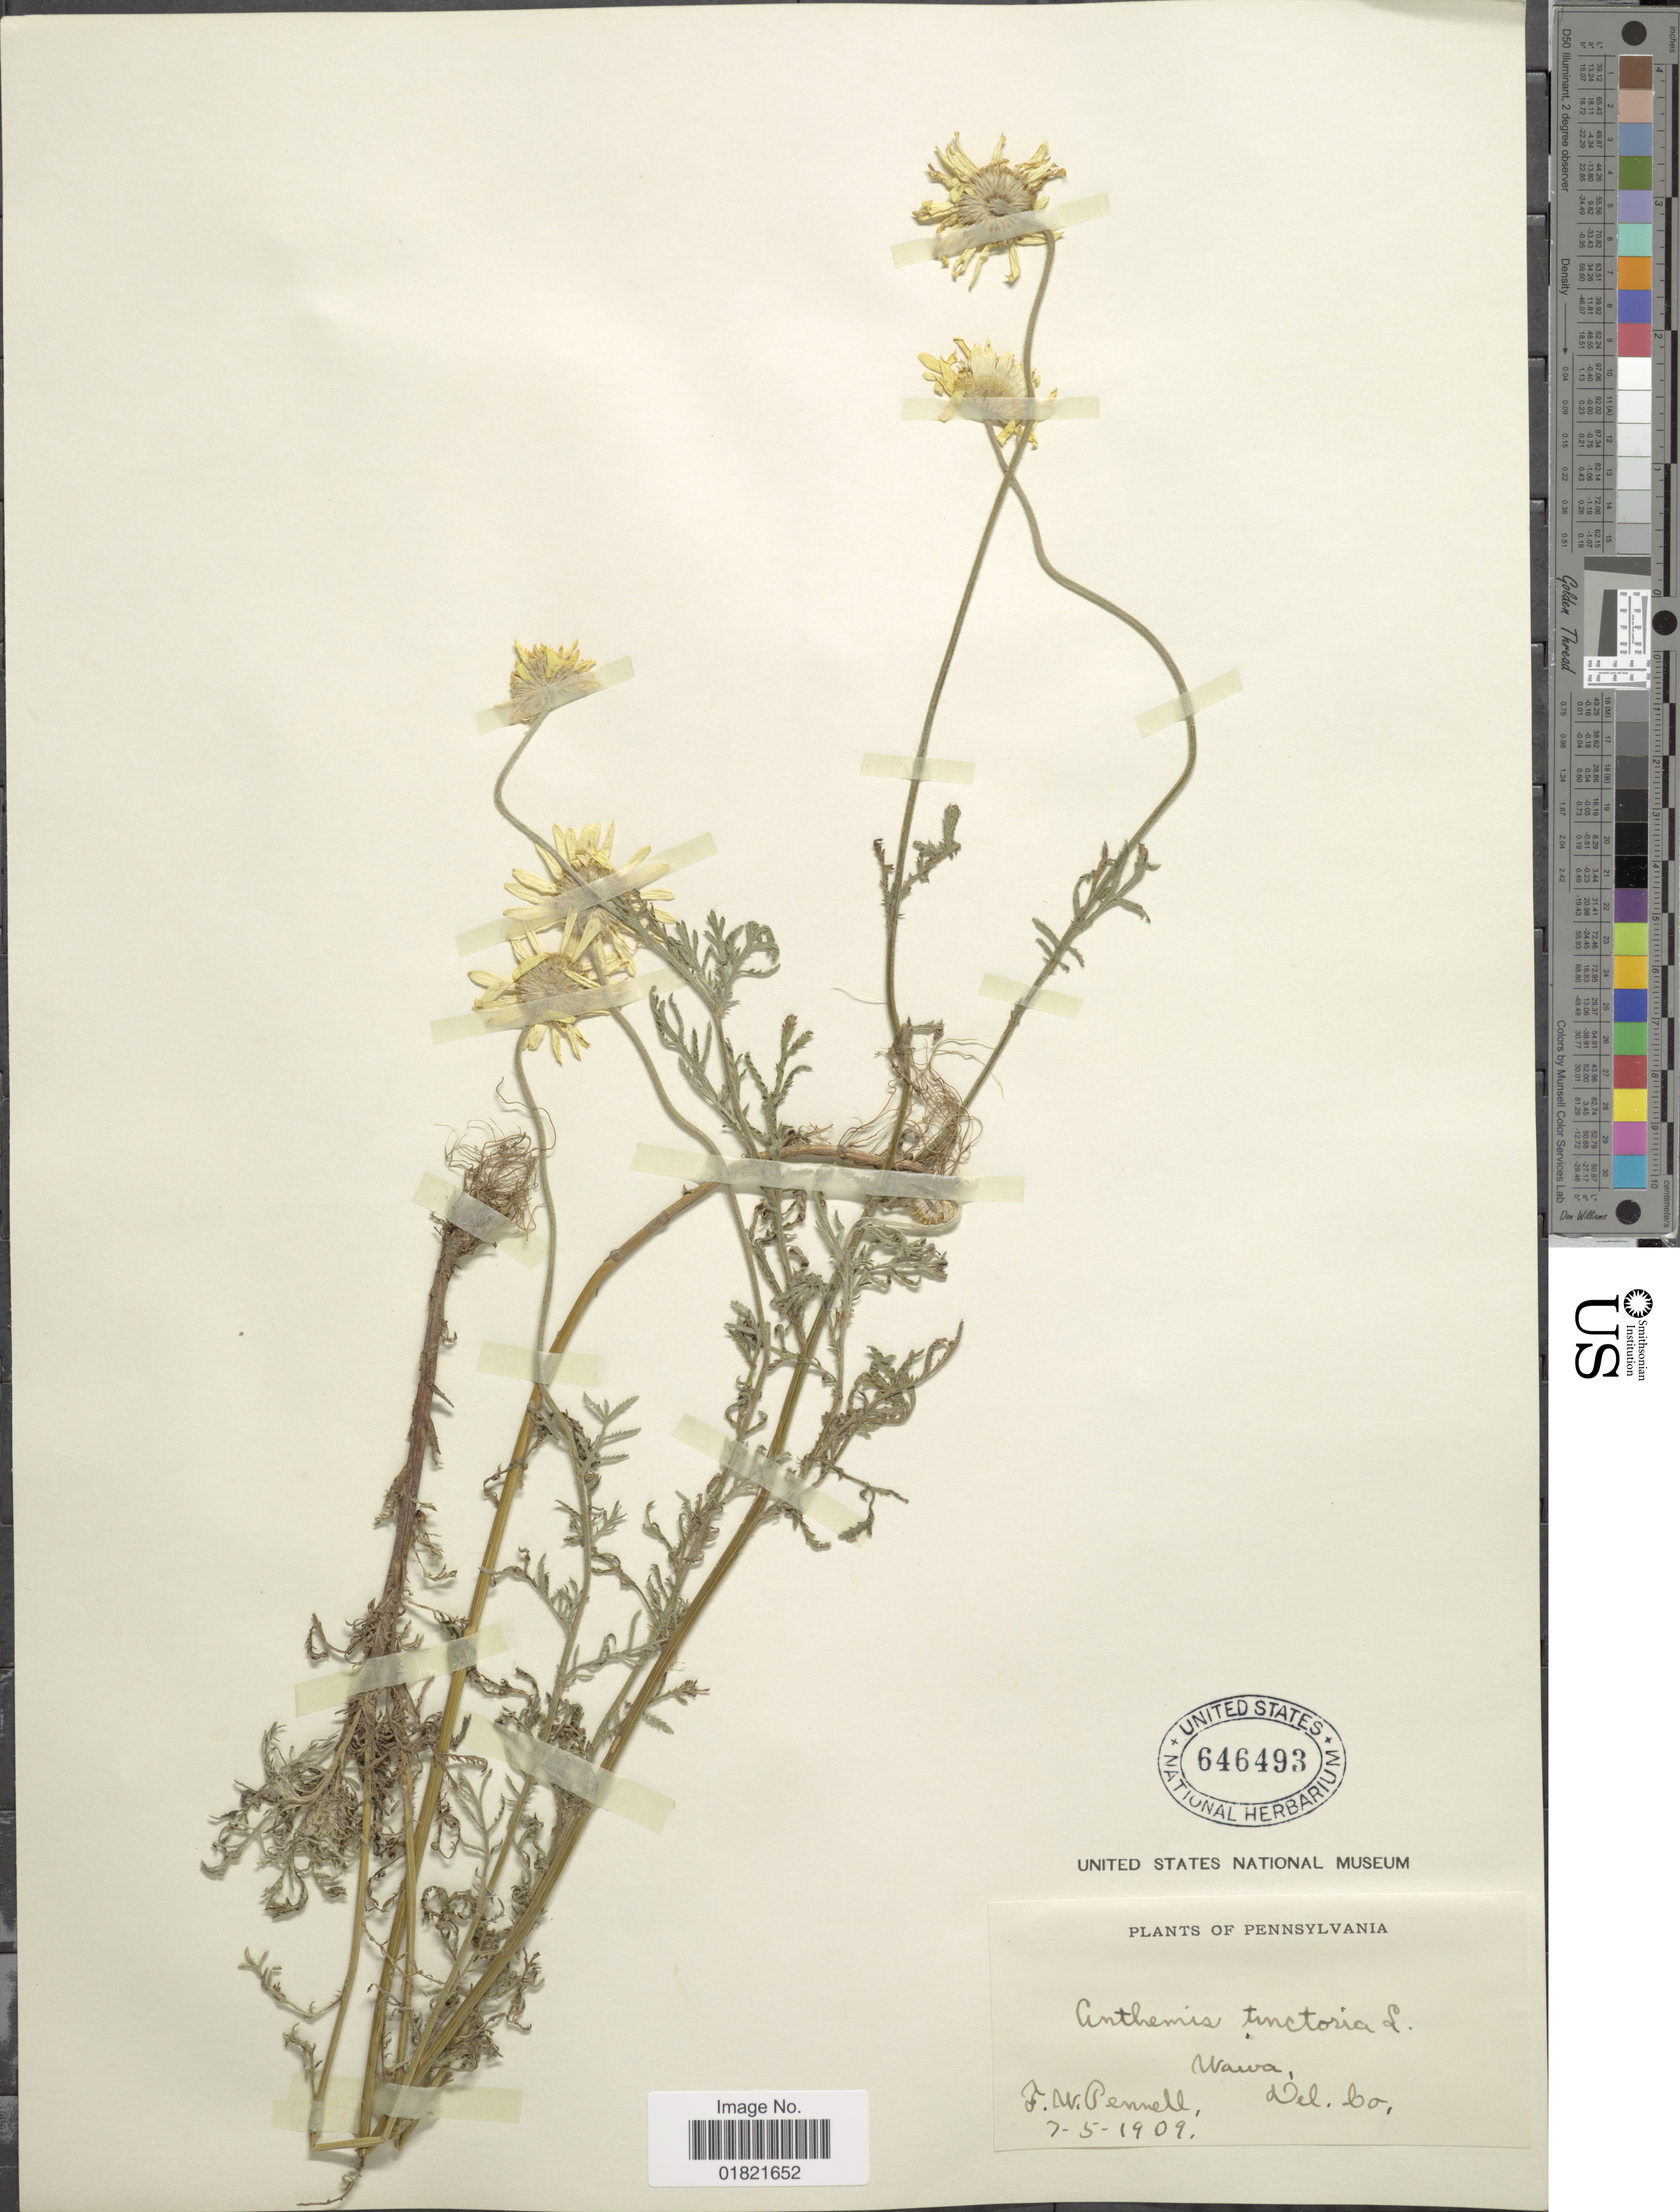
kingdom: Plantae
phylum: Tracheophyta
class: Magnoliopsida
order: Asterales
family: Asteraceae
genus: Anthemis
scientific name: Anthemis tinctoria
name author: L.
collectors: F. W. Pennell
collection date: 1909-07-05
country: United States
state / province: Pennsylvania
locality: Wawa, Del. Co.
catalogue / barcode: US 646493